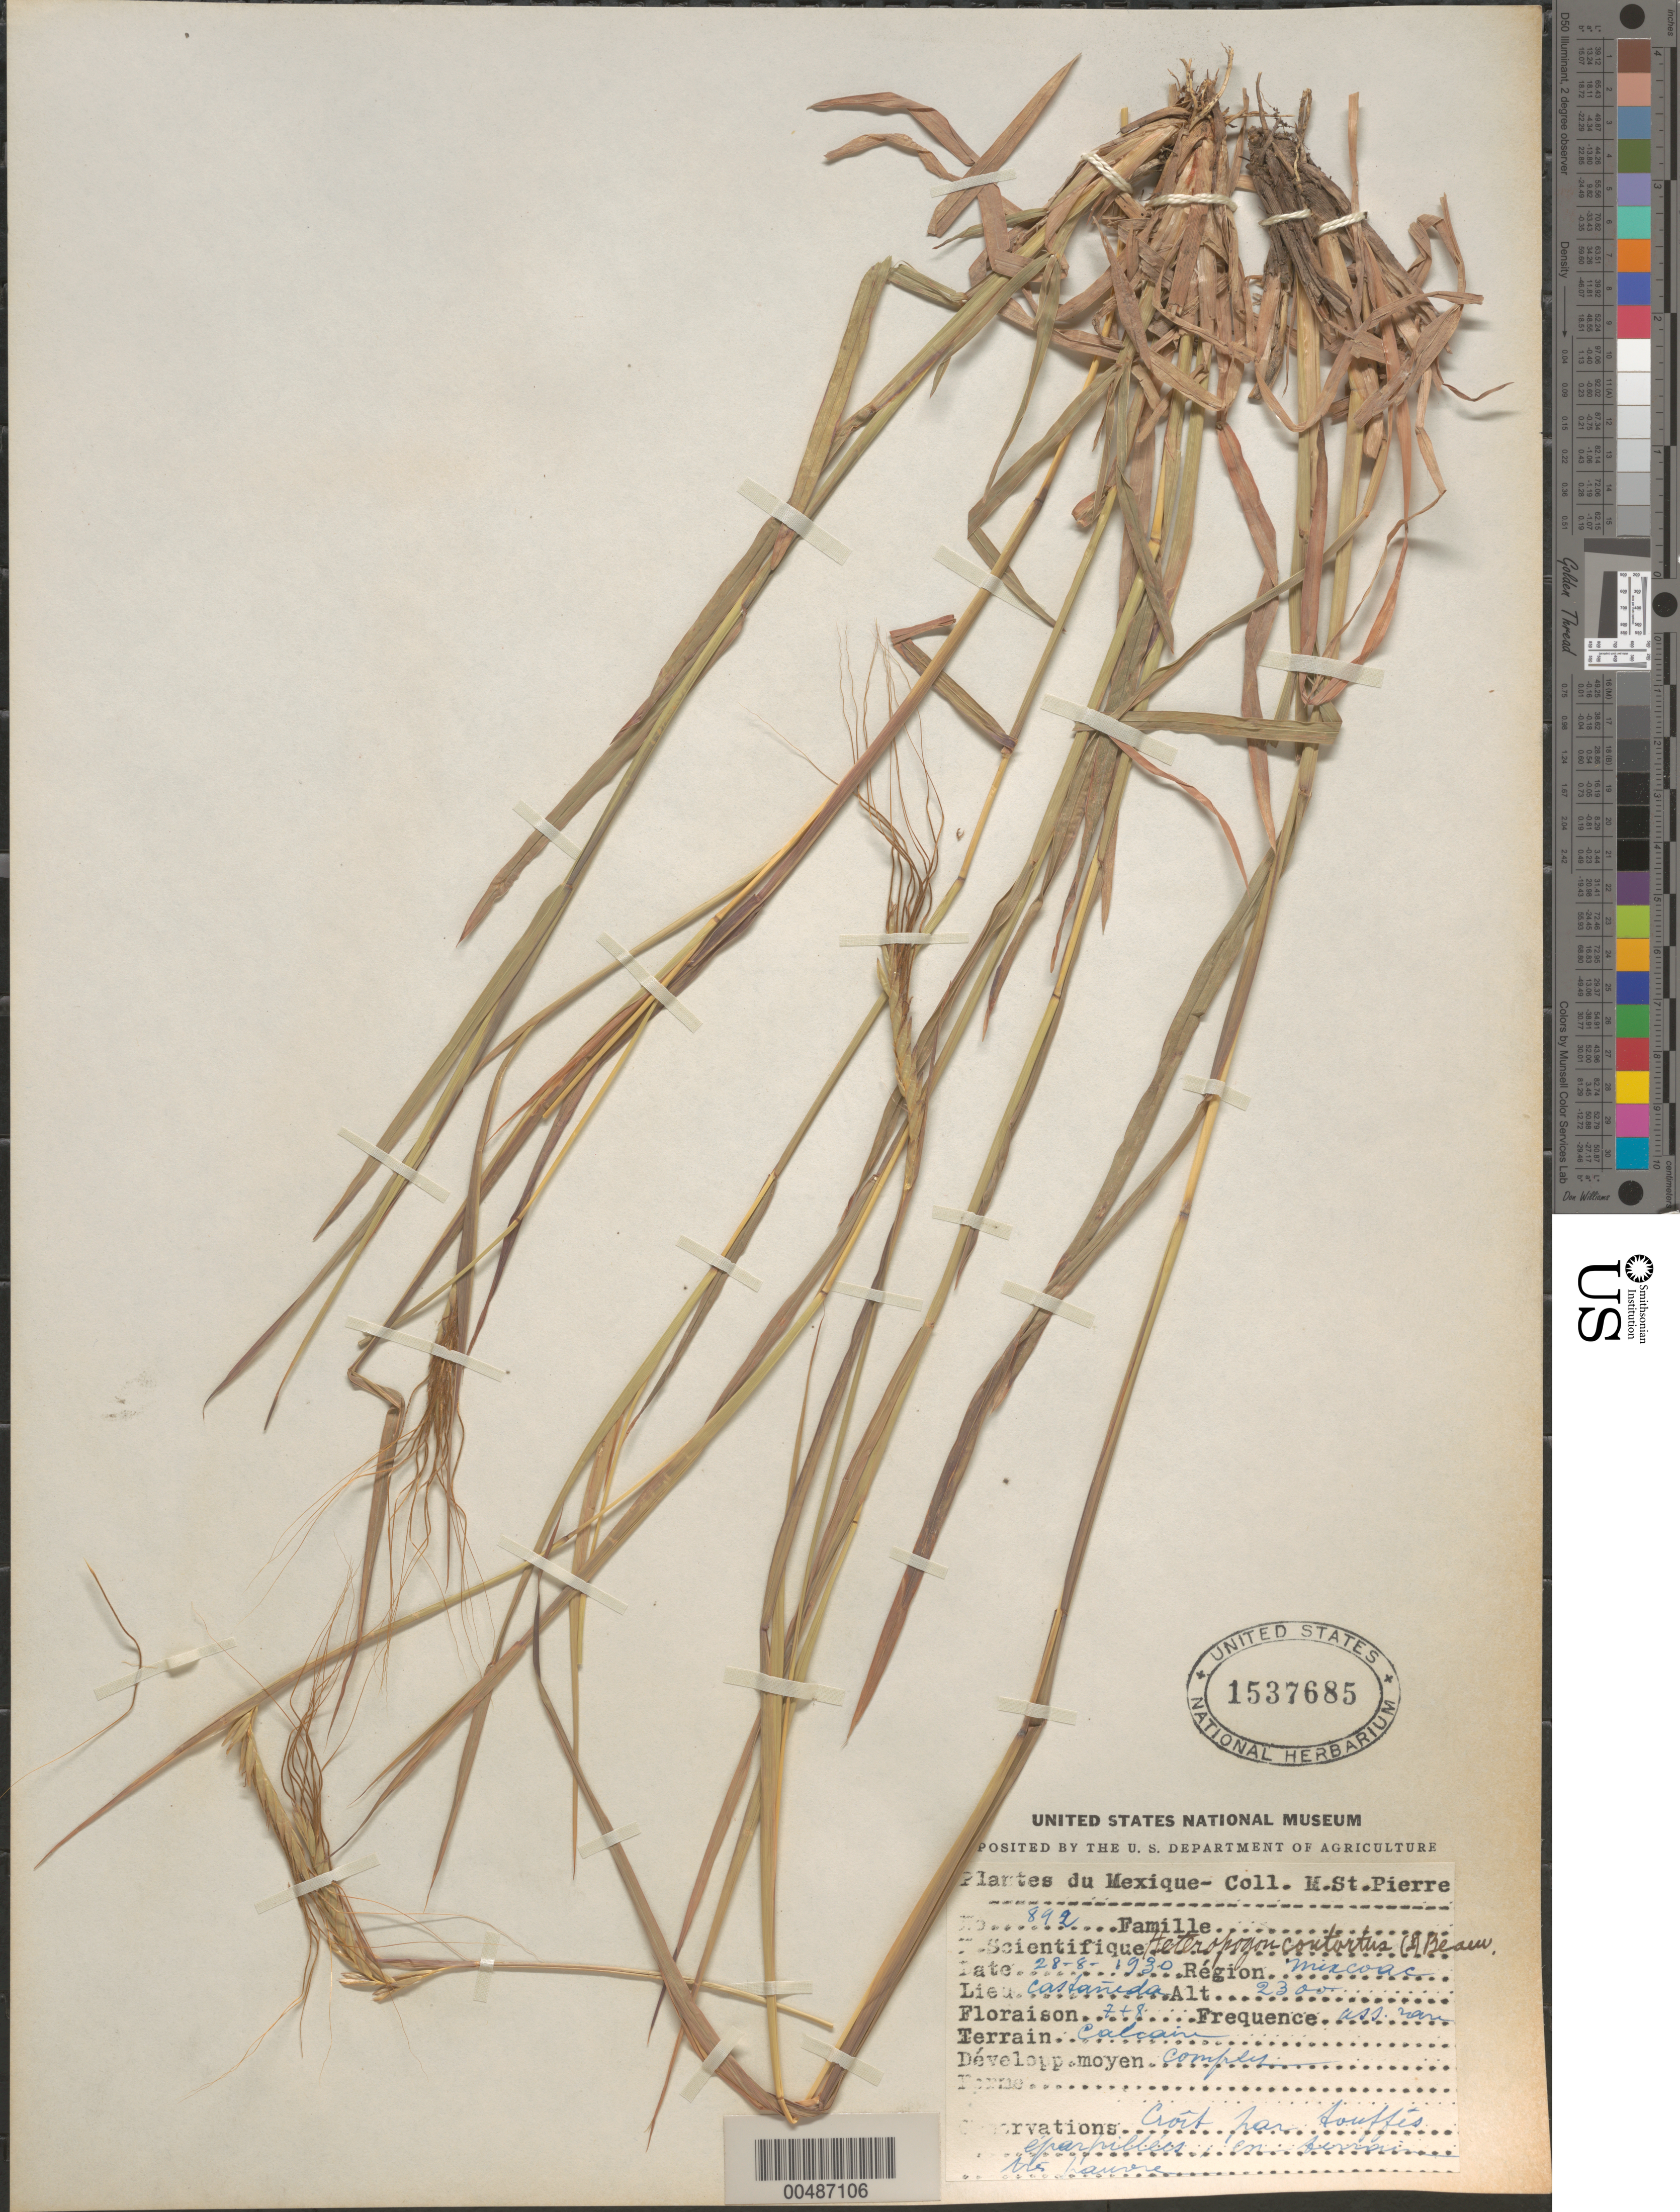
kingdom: Plantae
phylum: Tracheophyta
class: Liliopsida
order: Poales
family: Poaceae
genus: Heteropogon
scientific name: Heteropogon contortus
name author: (L.) P. Beauv. ex Roem. & Schult.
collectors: M. Saint-Pierre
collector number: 892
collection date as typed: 28 Aug 1930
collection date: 1930-08-28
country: Mexico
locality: Mixcoac, Casta¤eda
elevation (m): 701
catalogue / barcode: US 1537685